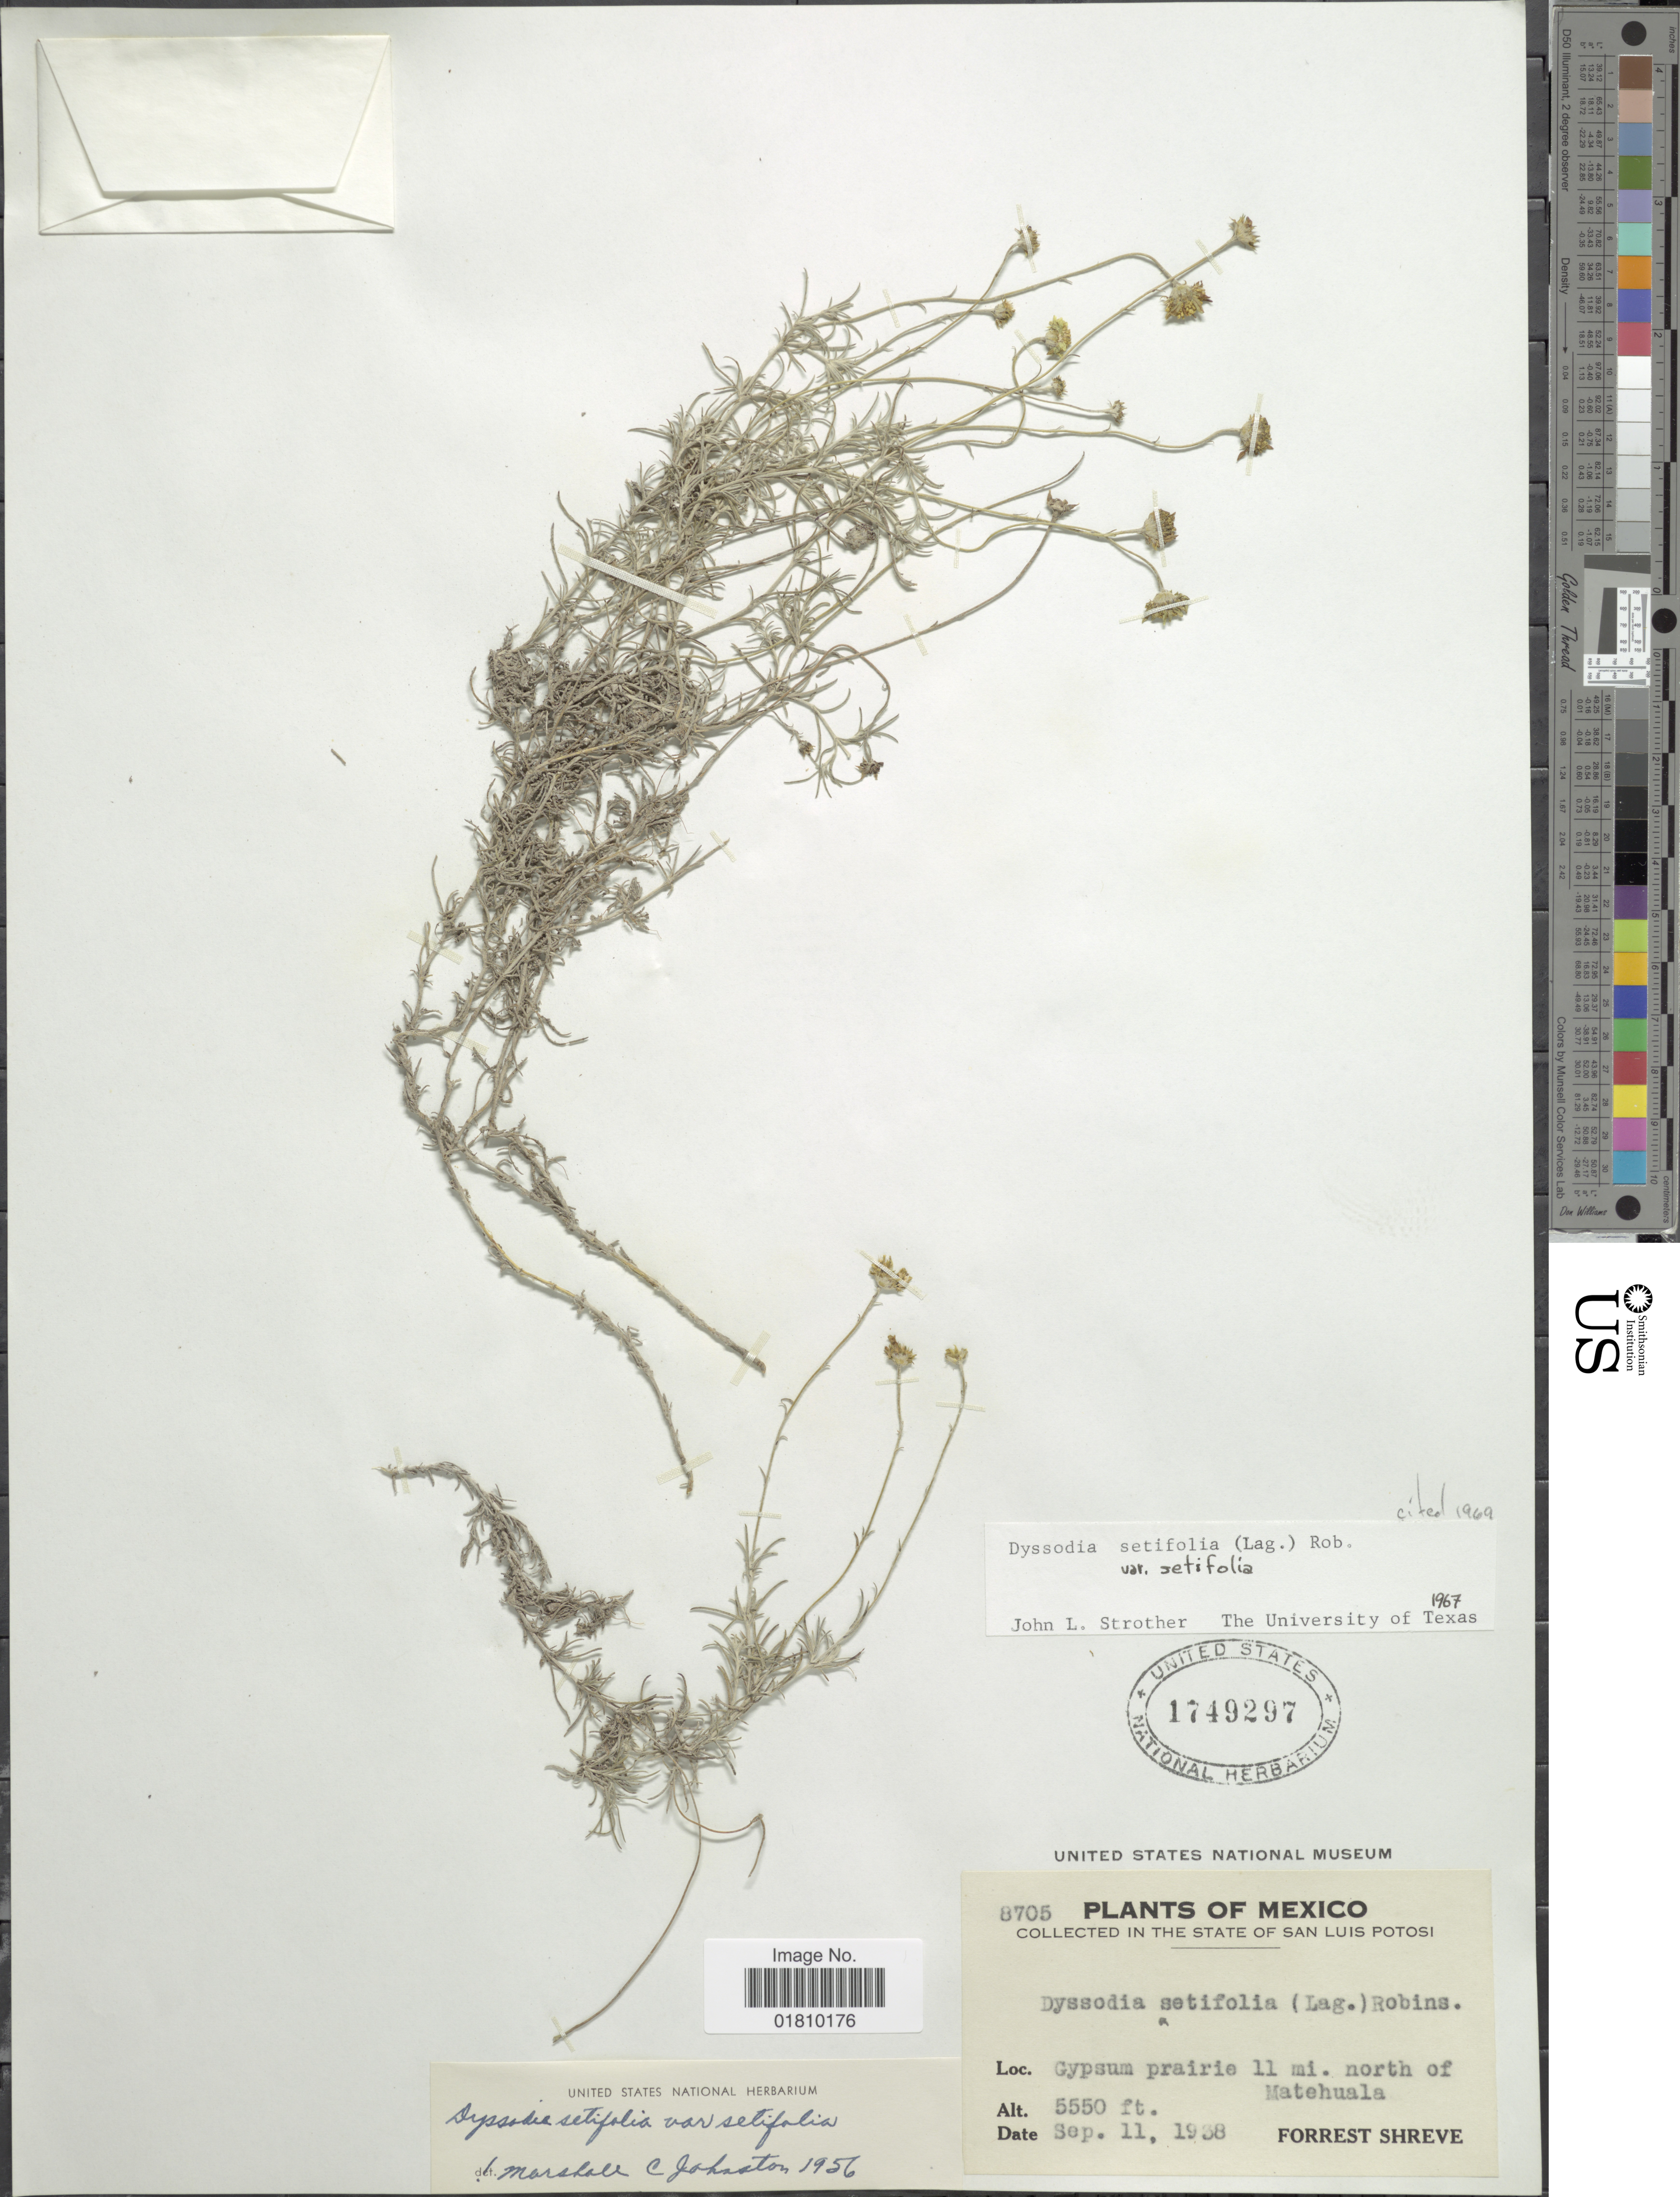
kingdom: Plantae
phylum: Tracheophyta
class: Magnoliopsida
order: Asterales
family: Asteraceae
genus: Thymophylla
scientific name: Thymophylla setifolia var. setifolia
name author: Lag.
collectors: F. Shreve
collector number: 8705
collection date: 1938-09-11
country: Mexico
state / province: San Luis Potosí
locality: Gypsum prairie 11 mi. north Matehuala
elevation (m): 1692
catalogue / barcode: US 1749297